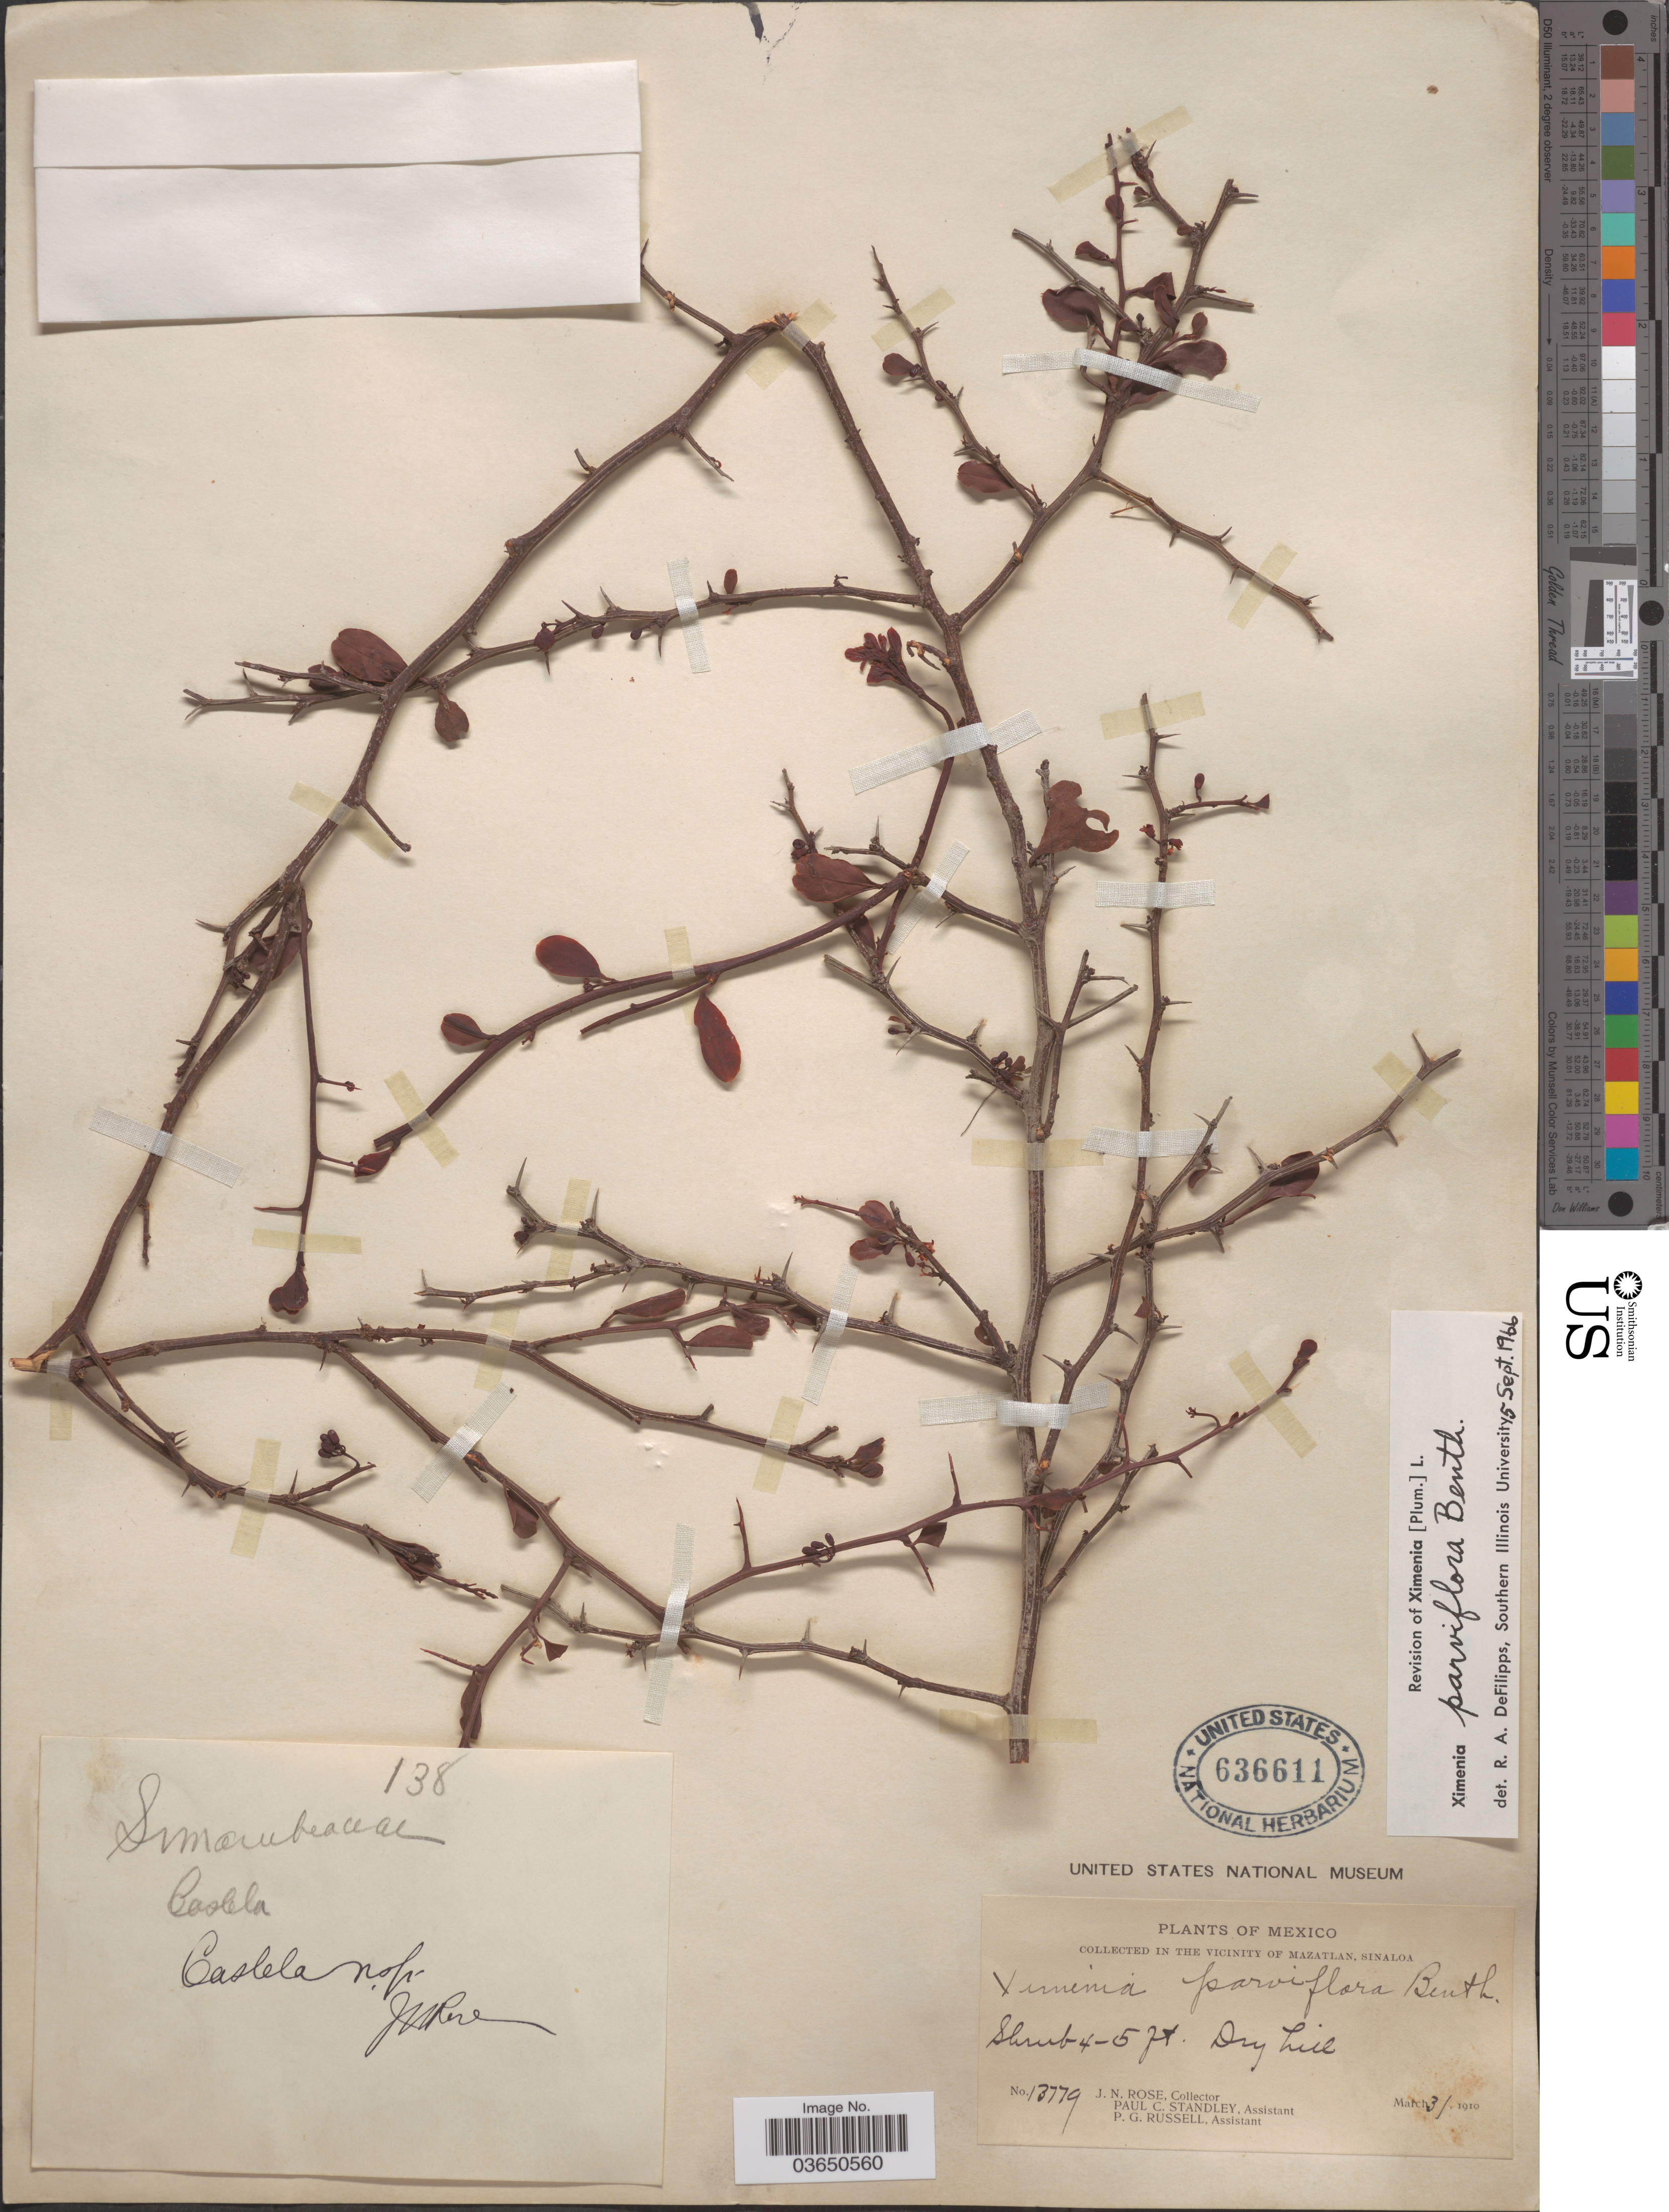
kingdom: Plantae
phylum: Tracheophyta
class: Magnoliopsida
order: Santalales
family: Ximeniaceae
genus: Ximenia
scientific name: Ximenia parviflora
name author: Benth.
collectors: J. N. Rose, P. C. Standley & P. G. Russell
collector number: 13779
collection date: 1910-03-31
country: Mexico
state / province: Sinaloa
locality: In the vicinity of Mazatlan.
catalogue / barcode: US 636611